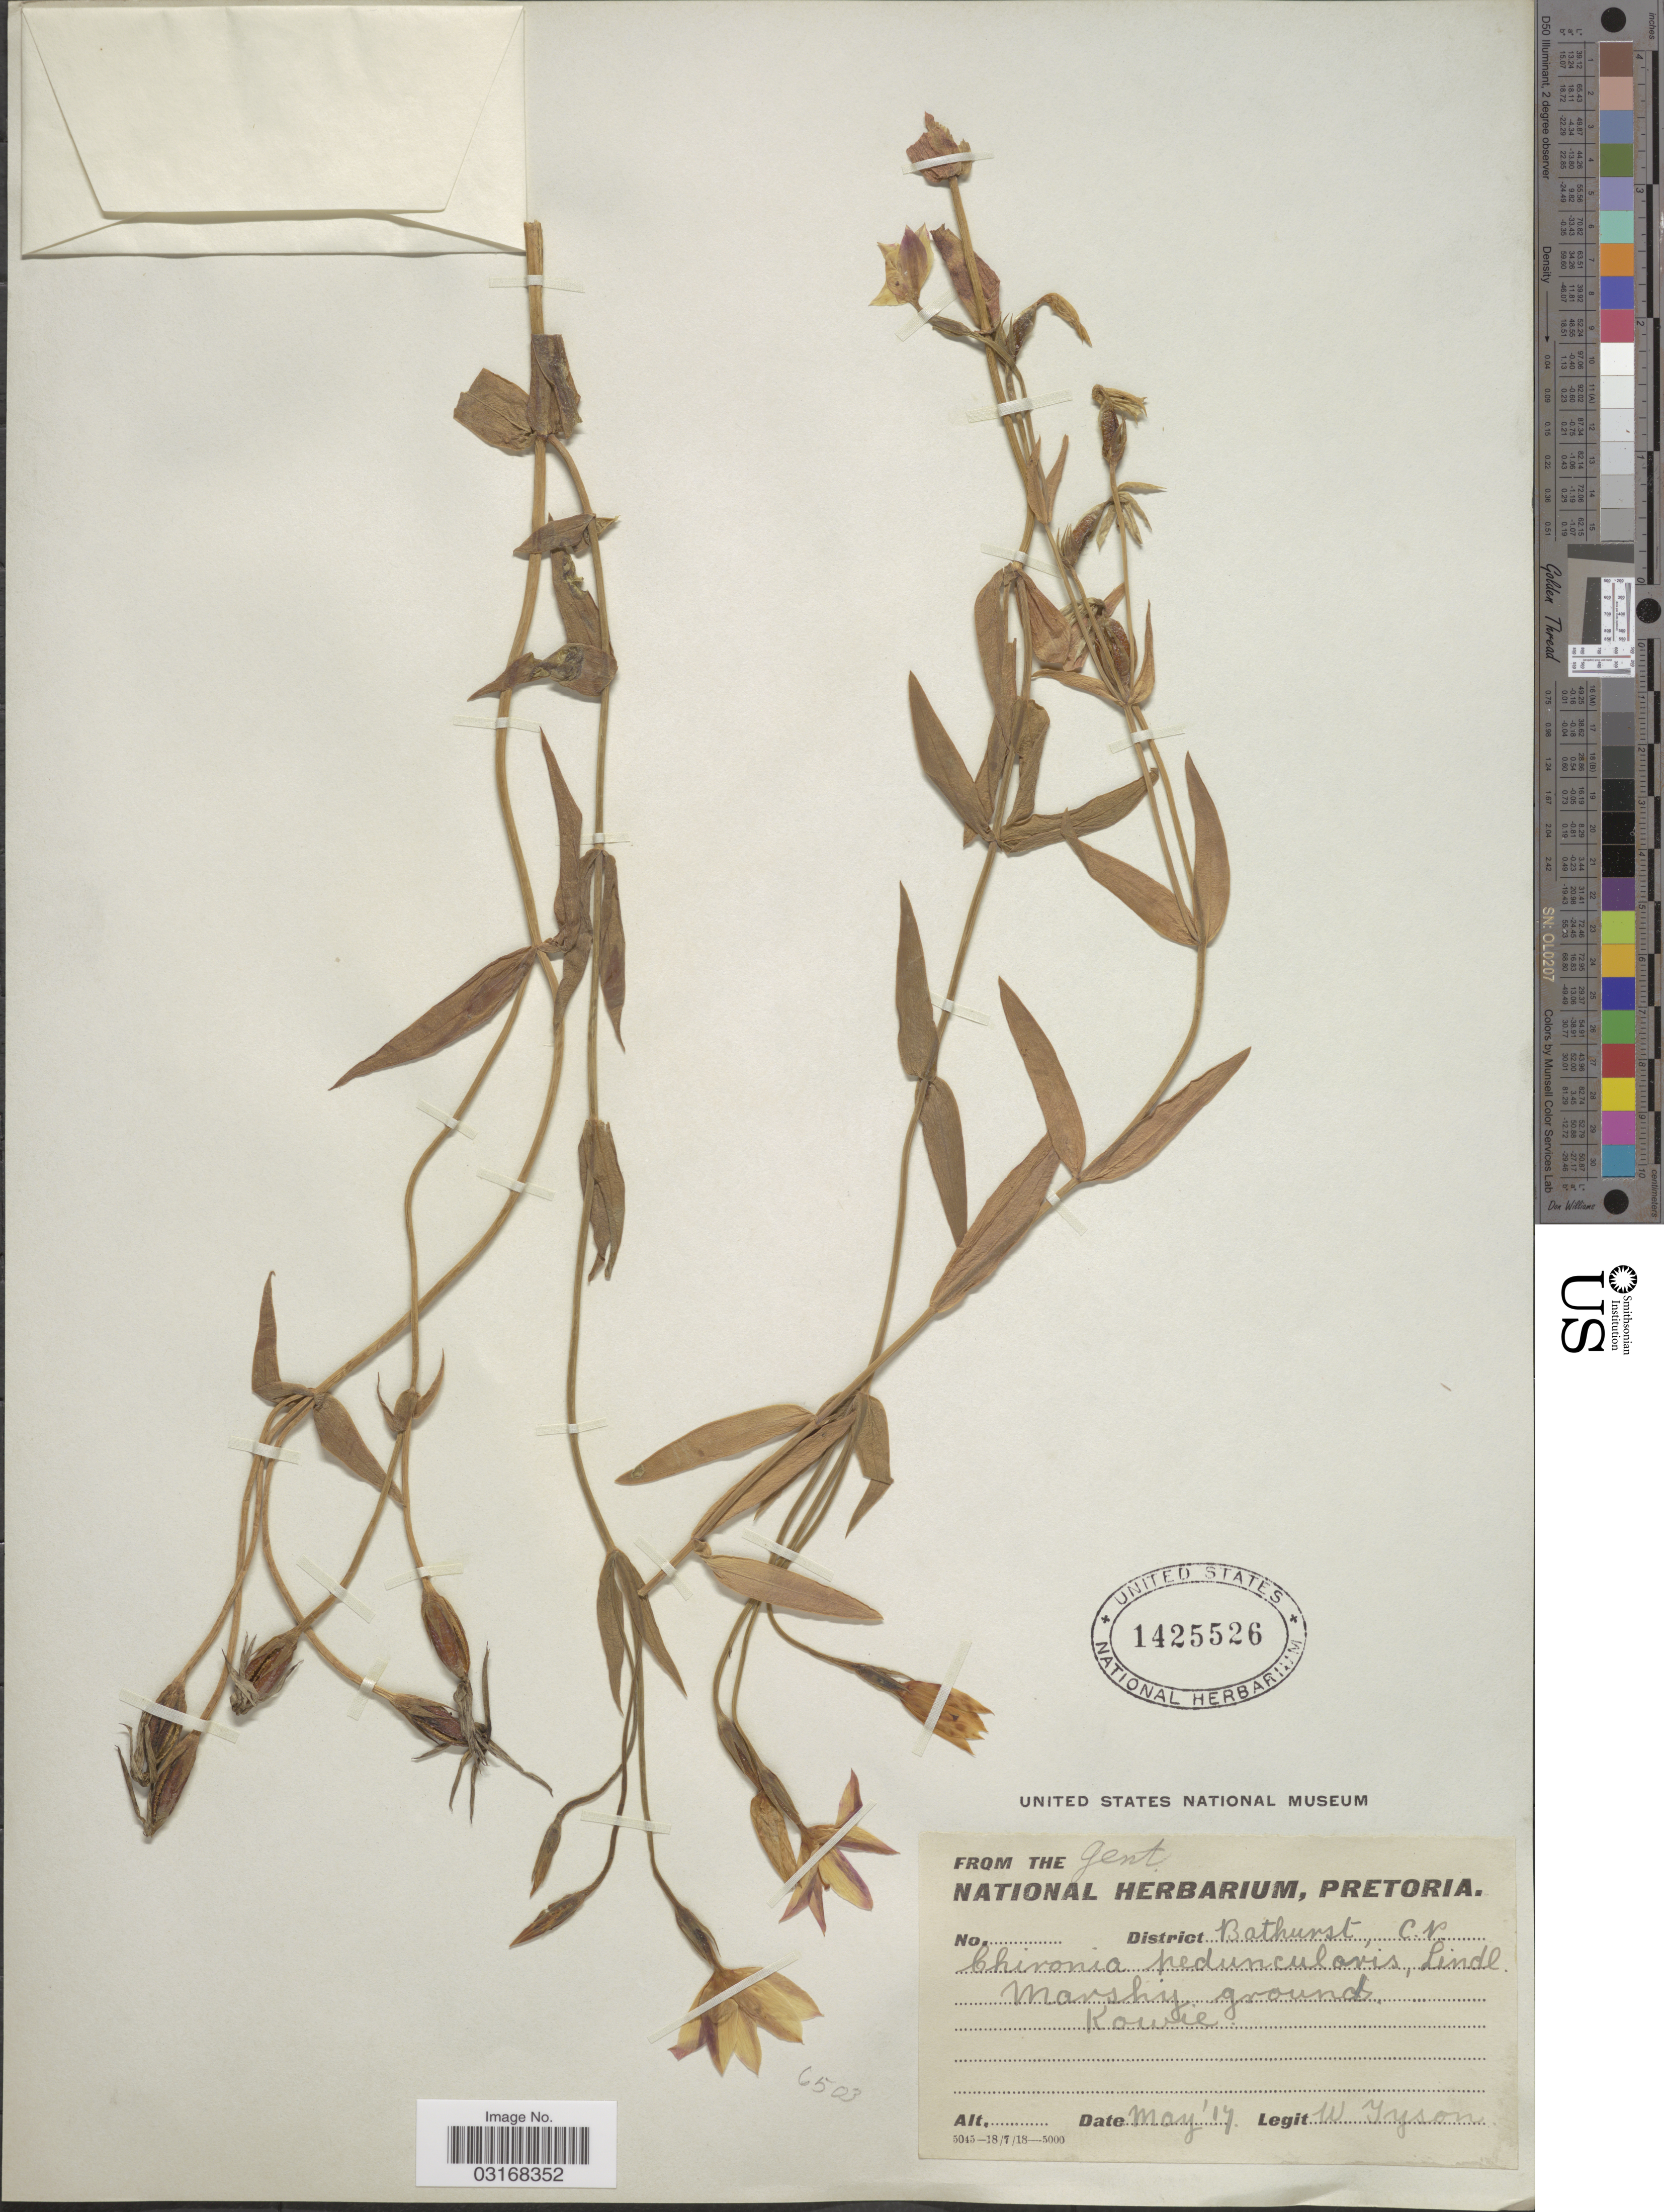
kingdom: Plantae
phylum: Tracheophyta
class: Magnoliopsida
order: Gentianales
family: Gentianaceae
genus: Chironia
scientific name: Chironia peduncularis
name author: Lindl.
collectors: W. Tyson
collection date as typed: Transcribed d/m/y: /5/17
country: South Africa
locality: District Bathurst, C. V. Kowie.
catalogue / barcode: US 1425526